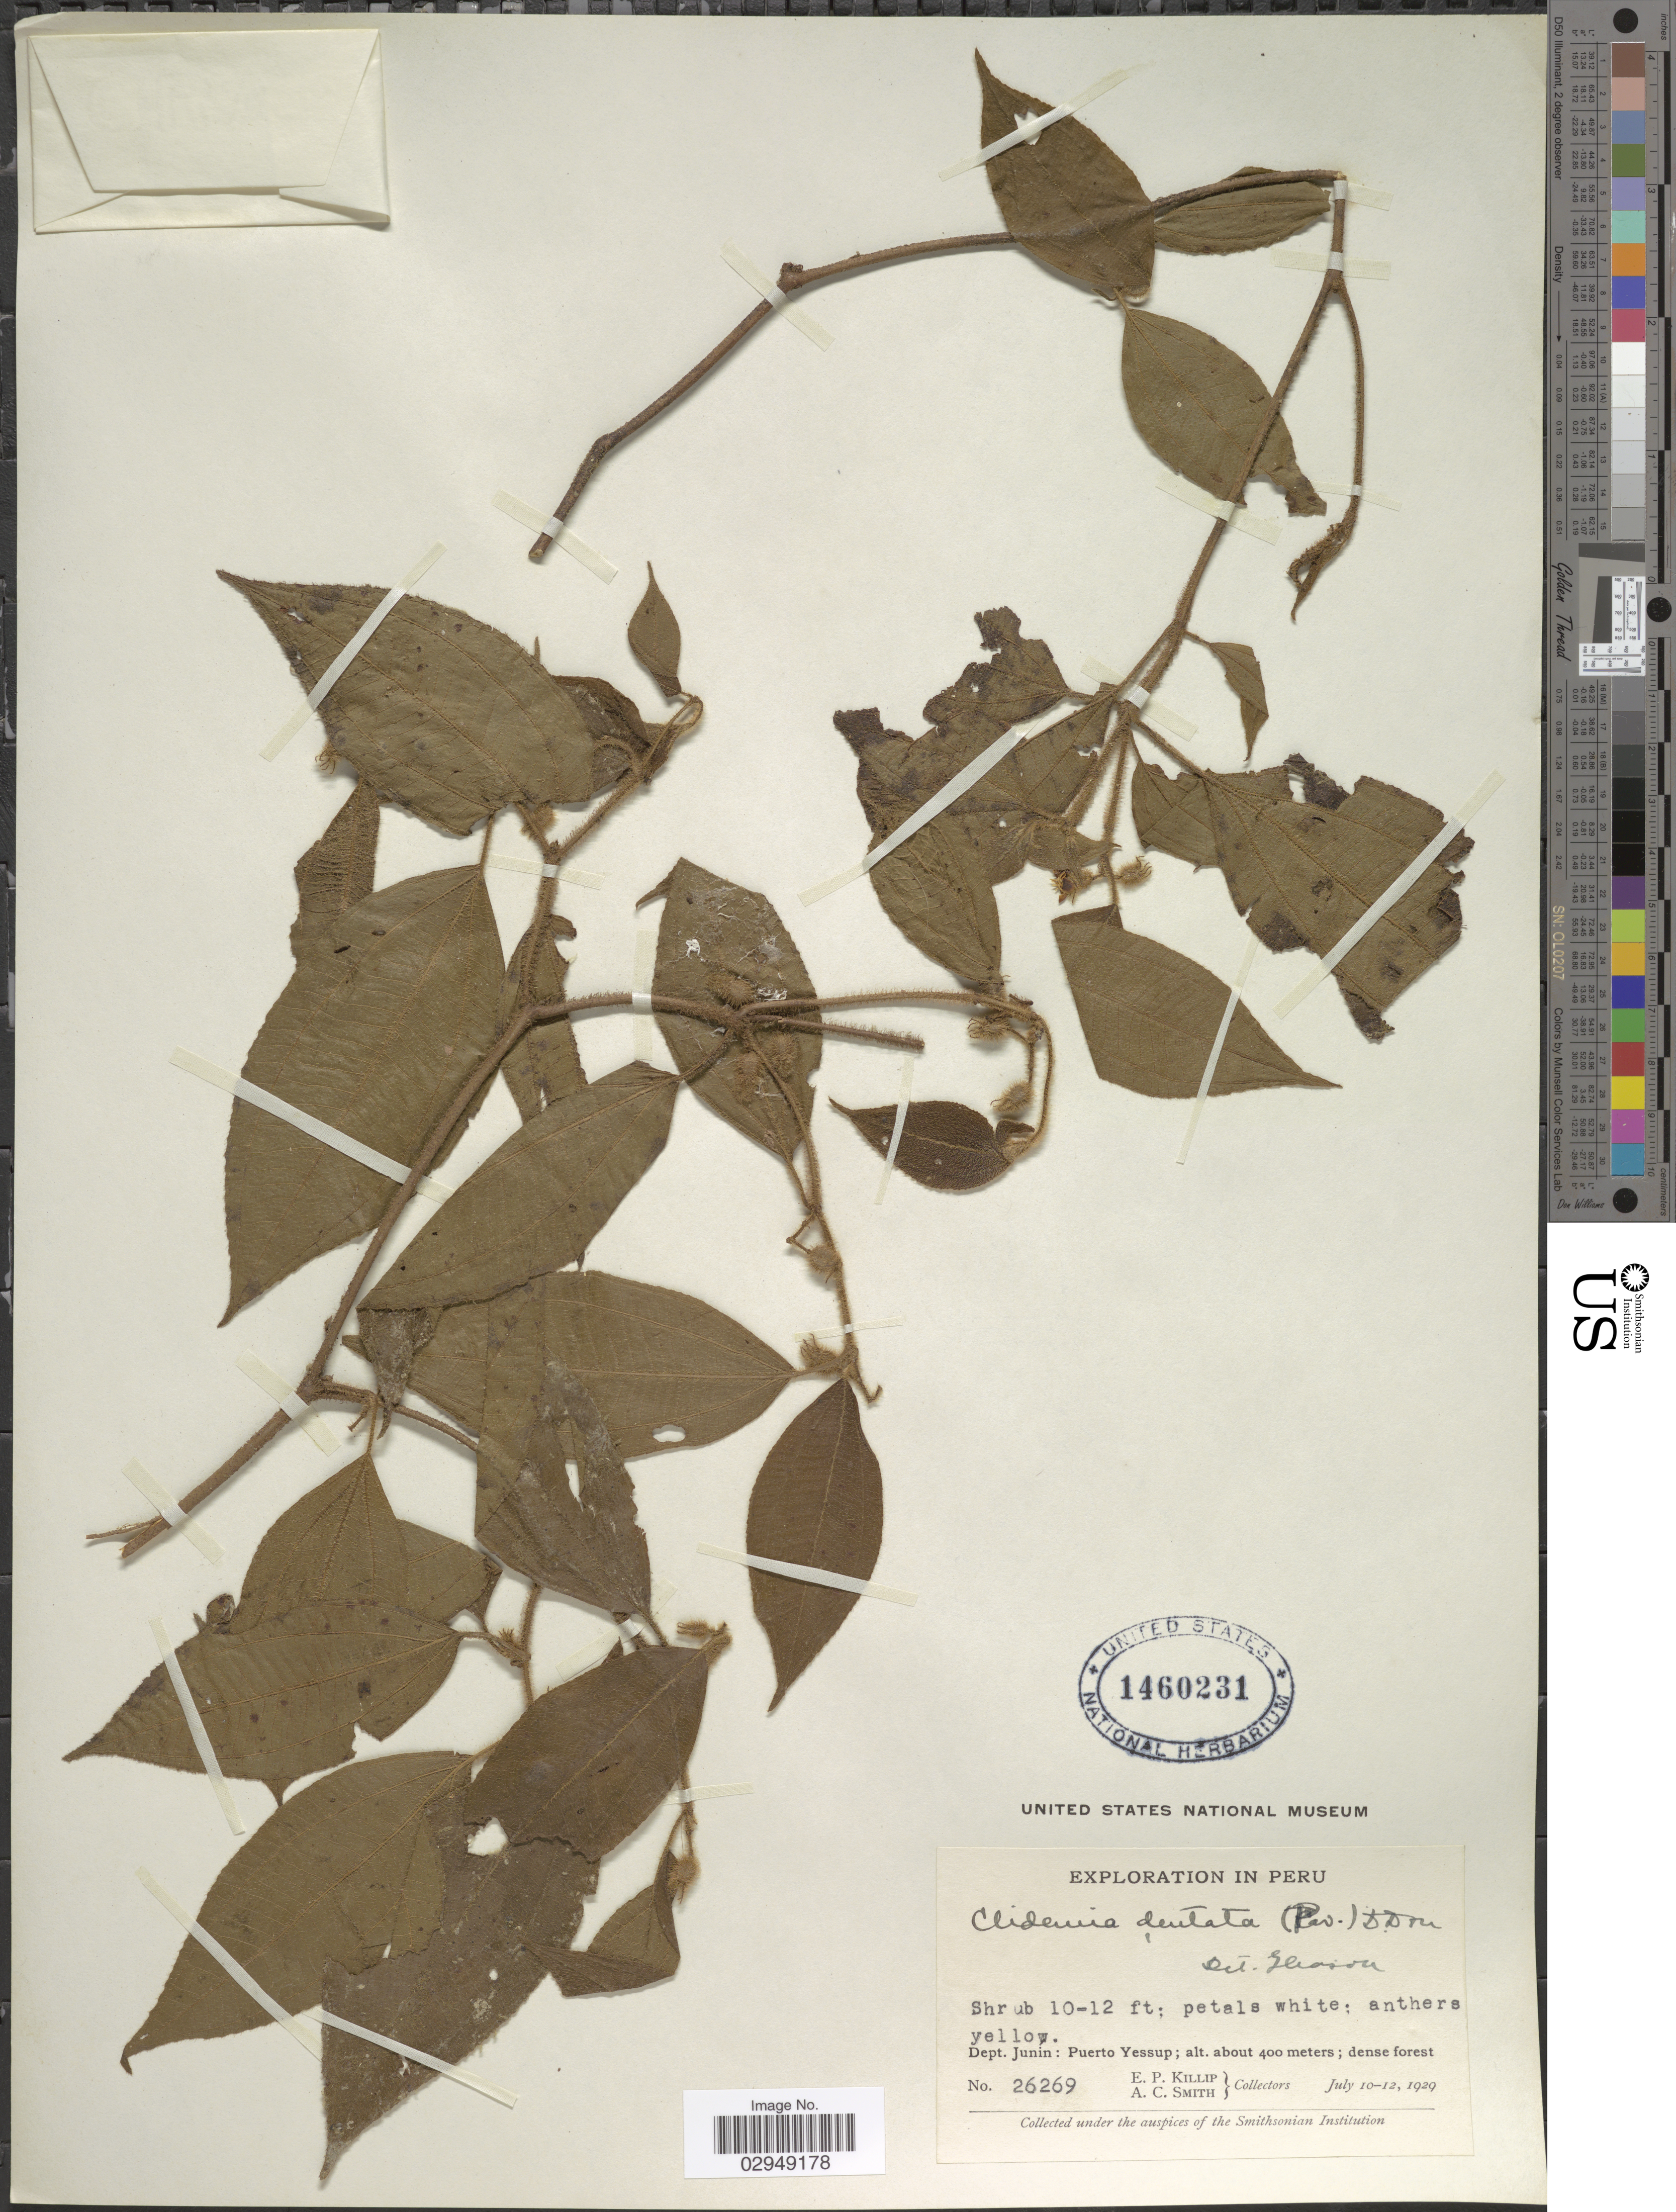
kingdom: Plantae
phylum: Tracheophyta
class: Magnoliopsida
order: Myrtales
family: Melastomataceae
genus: Clidemia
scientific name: Clidemia dentata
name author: D. Don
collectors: E. P. Killip & A. C. Smith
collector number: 26269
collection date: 1929-07-10/1929-07-12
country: Peru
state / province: Junín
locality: Dept. Junin, Puerto Yessup.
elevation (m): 400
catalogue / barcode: US 1460231